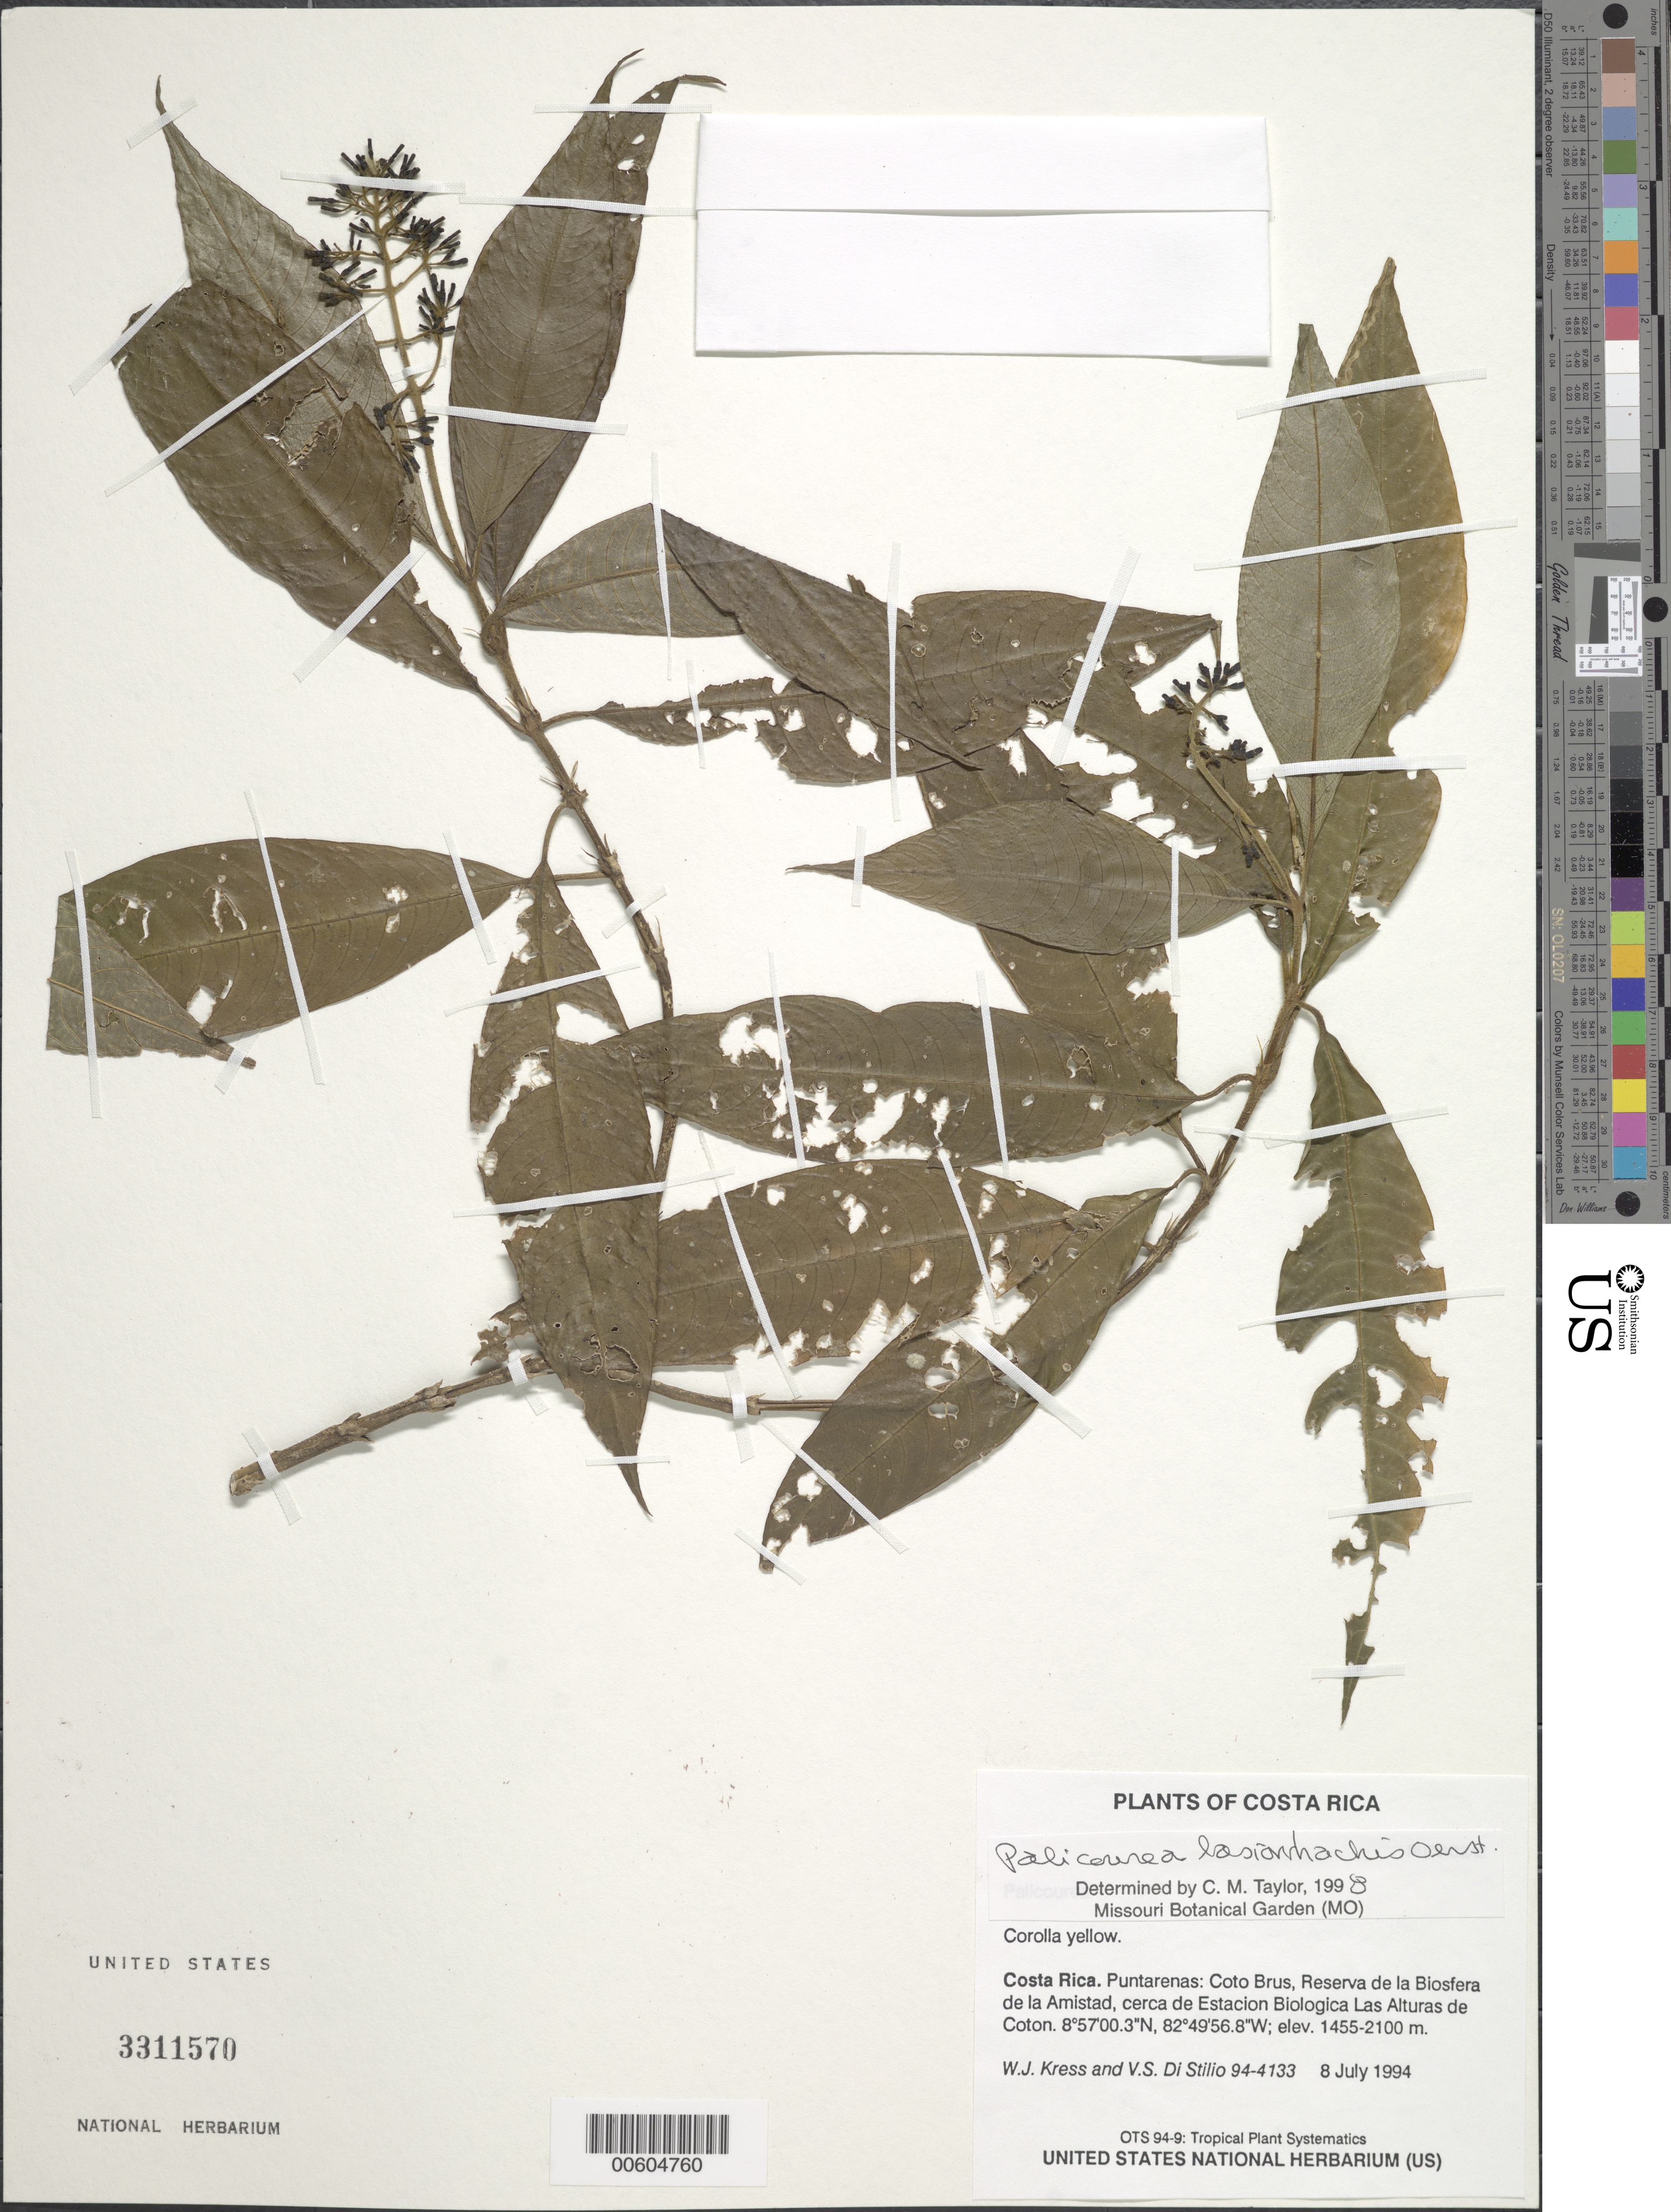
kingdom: Plantae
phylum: Tracheophyta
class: Magnoliopsida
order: Gentianales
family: Rubiaceae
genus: Palicourea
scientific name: Palicourea lasiorrhachis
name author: Oerst.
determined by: Taylor, Charlotte M.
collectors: W. J. Kress & V. Di Stilio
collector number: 94-4133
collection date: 1994-07-08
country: Costa Rica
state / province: Puntarenas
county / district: Coto Brus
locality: Reserva de la Biosfera de la Amistad, near Las Alturas de Coton Biological Station.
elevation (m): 1455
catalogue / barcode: US 3311570